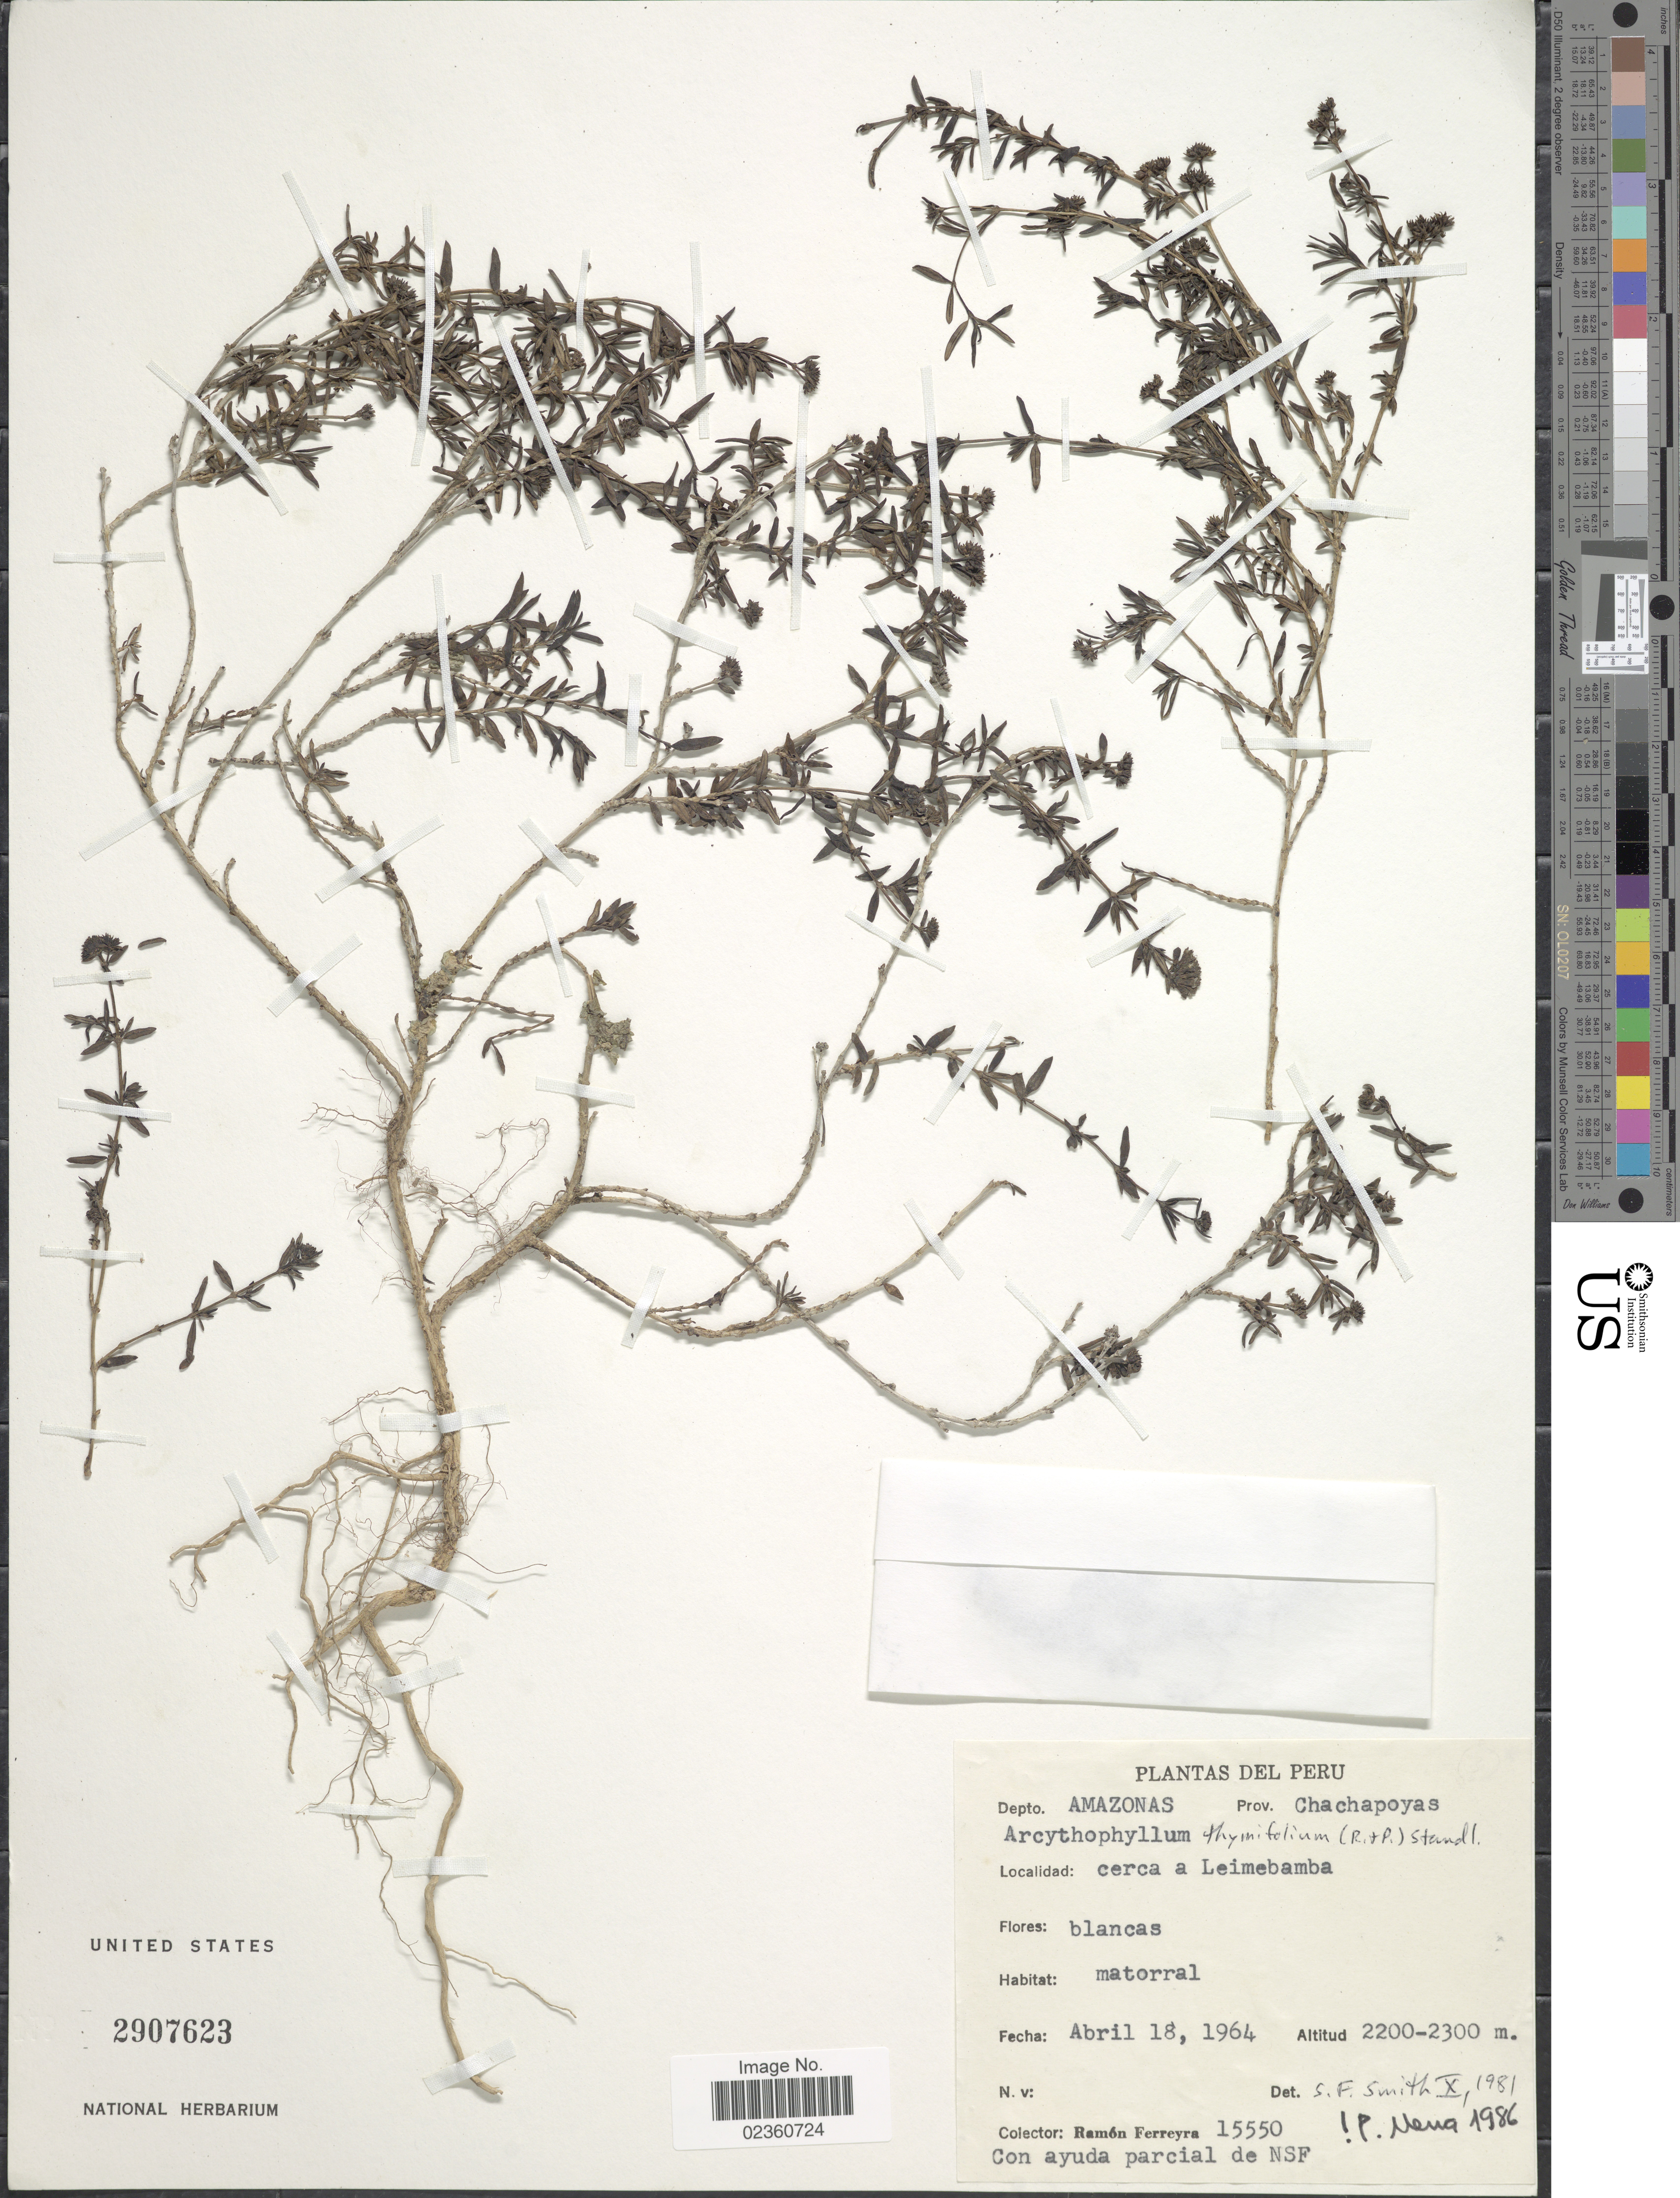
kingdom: Plantae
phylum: Tracheophyta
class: Magnoliopsida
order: Gentianales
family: Rubiaceae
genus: Arcytophyllum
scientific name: Arcytophyllum thymifolium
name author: (Ruiz & Pav.) Standl.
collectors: R. A. Ferreyra & NSF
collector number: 15550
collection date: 1964-04-18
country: Peru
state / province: Amazonas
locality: Depto. Amazonas, Prov. Chachapoyas, cerca a Leimebamba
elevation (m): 2200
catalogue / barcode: US 2907623